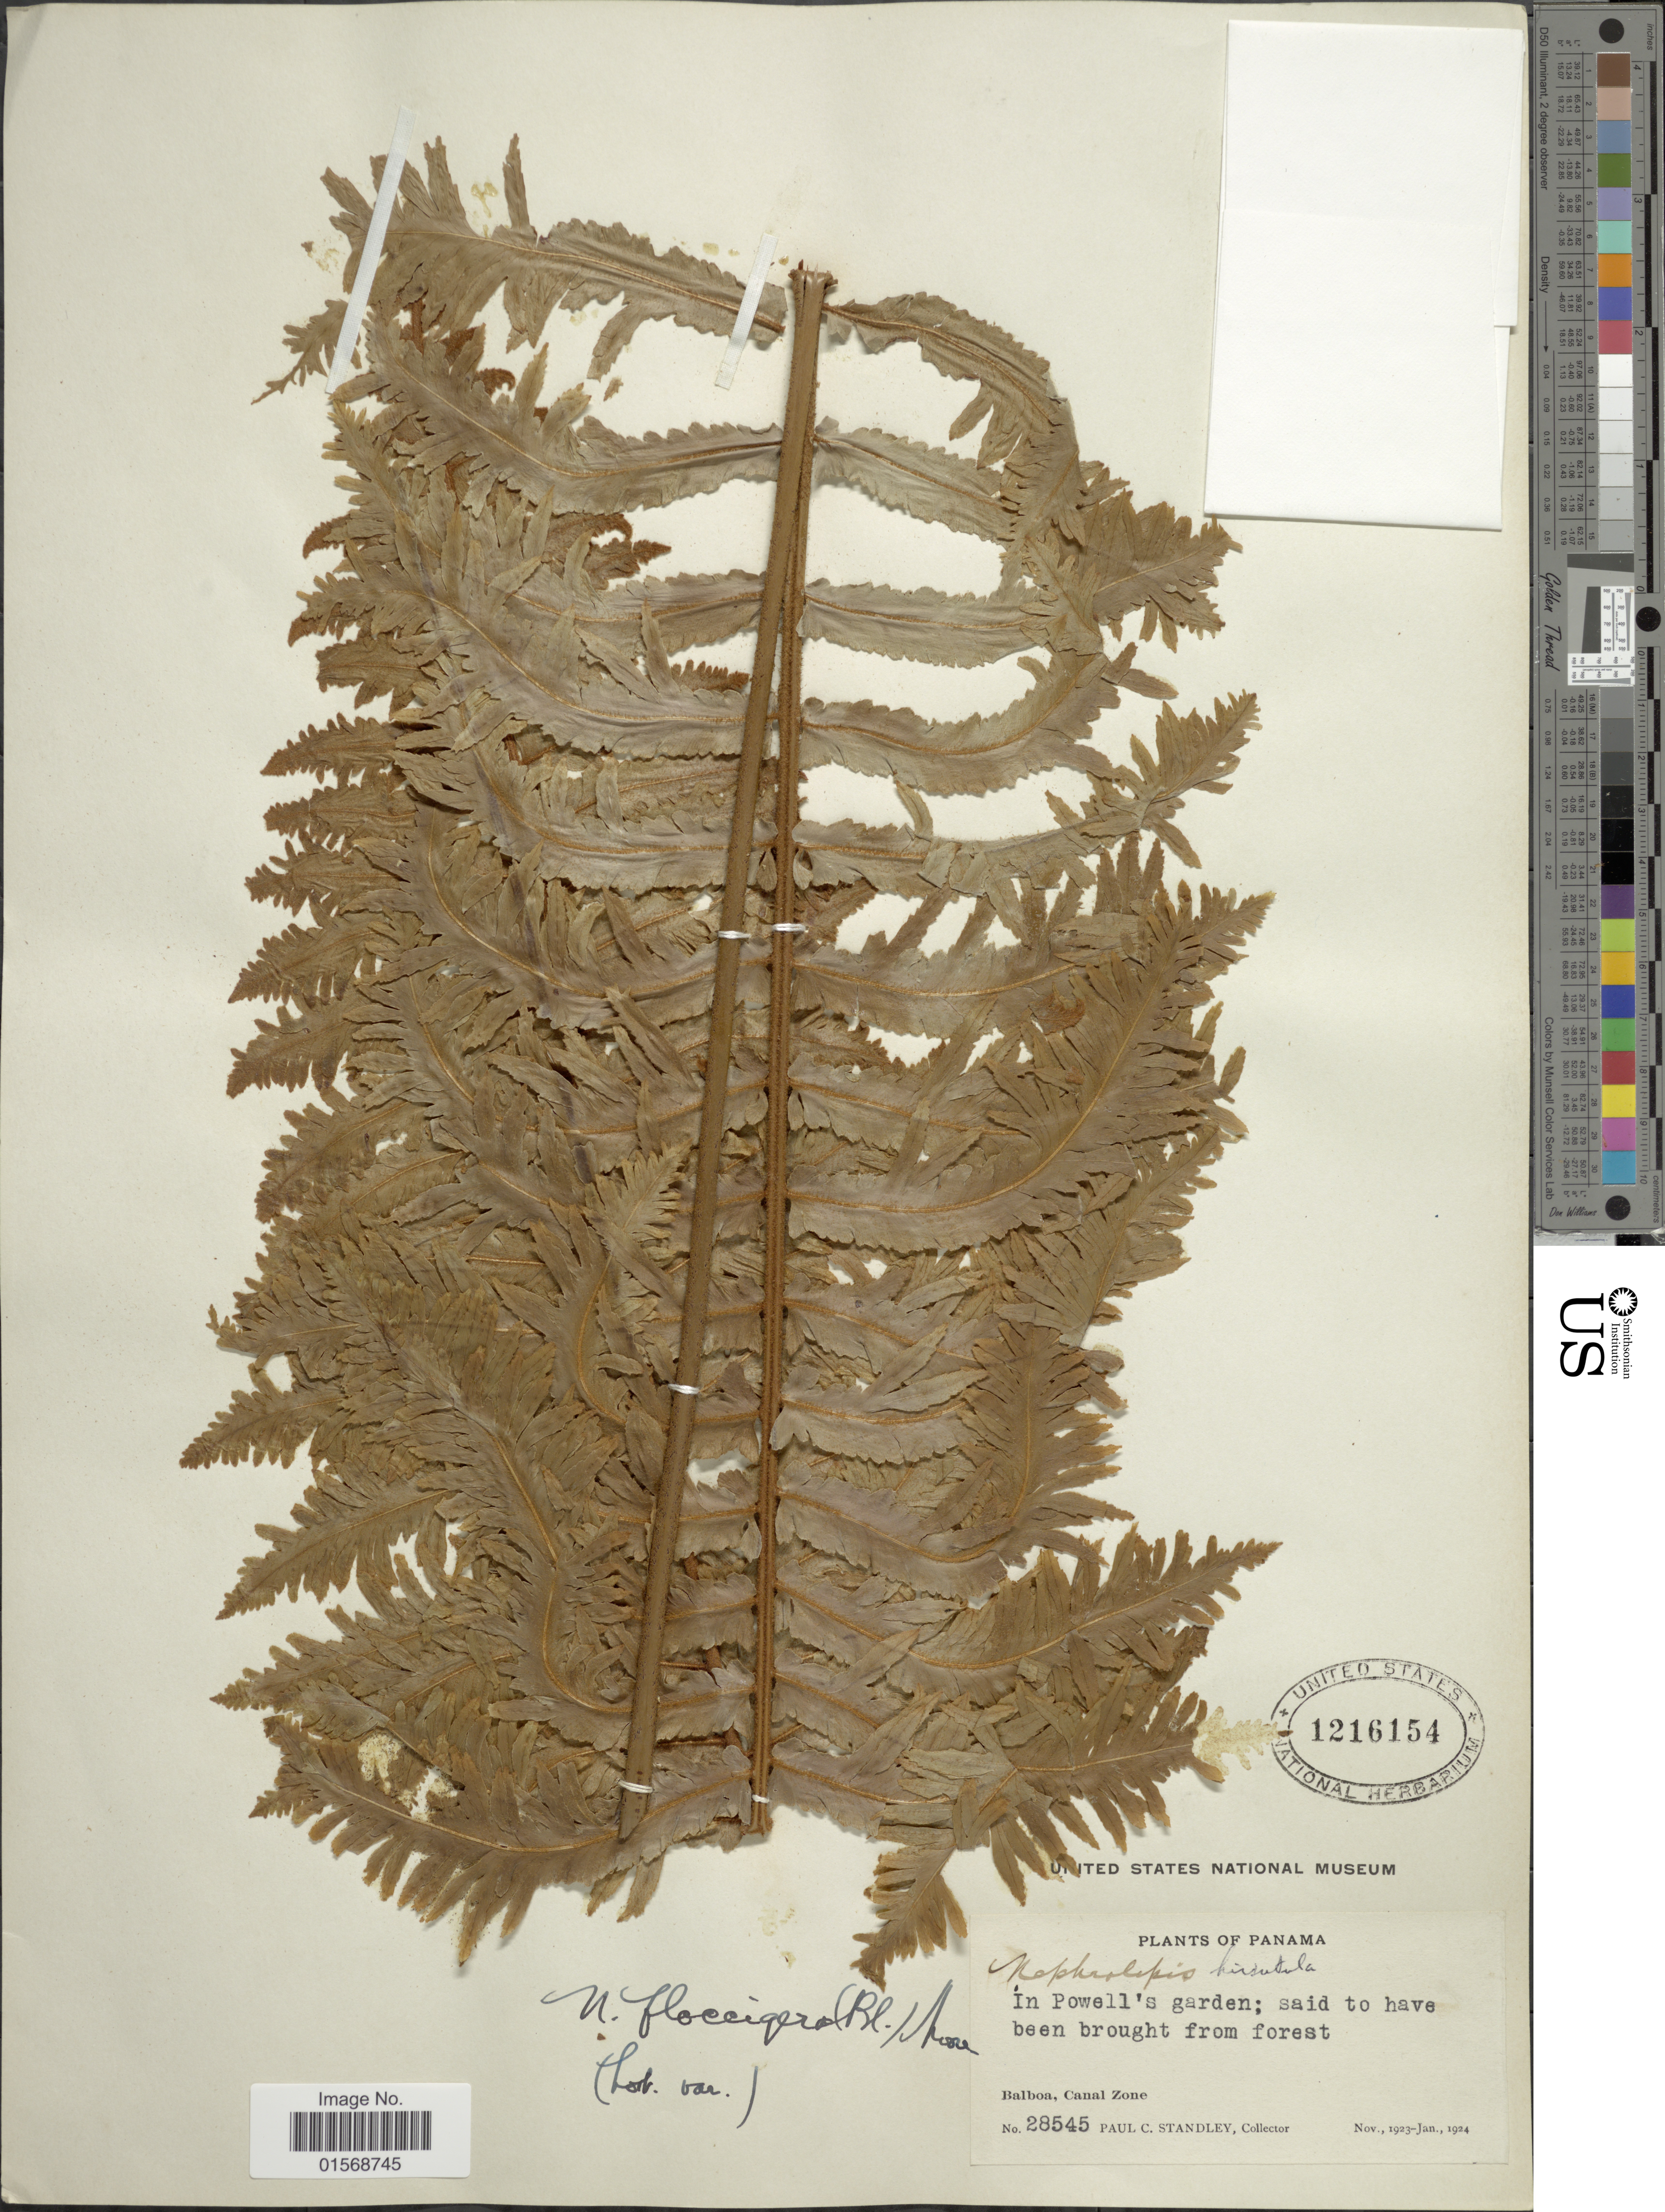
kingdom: Plantae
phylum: Tracheophyta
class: Polypodiopsida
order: Polypodiales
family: Nephrolepidaceae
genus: Nephrolepis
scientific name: Nephrolepis hirsutula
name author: (G. Forst.) C. Presl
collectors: P. C. Standley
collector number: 28545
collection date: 1923-11/1924-01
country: Panama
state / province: Colón / Panamá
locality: Panama, In Powell's garden. Balboa, Canal Zone.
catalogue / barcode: US 1216154